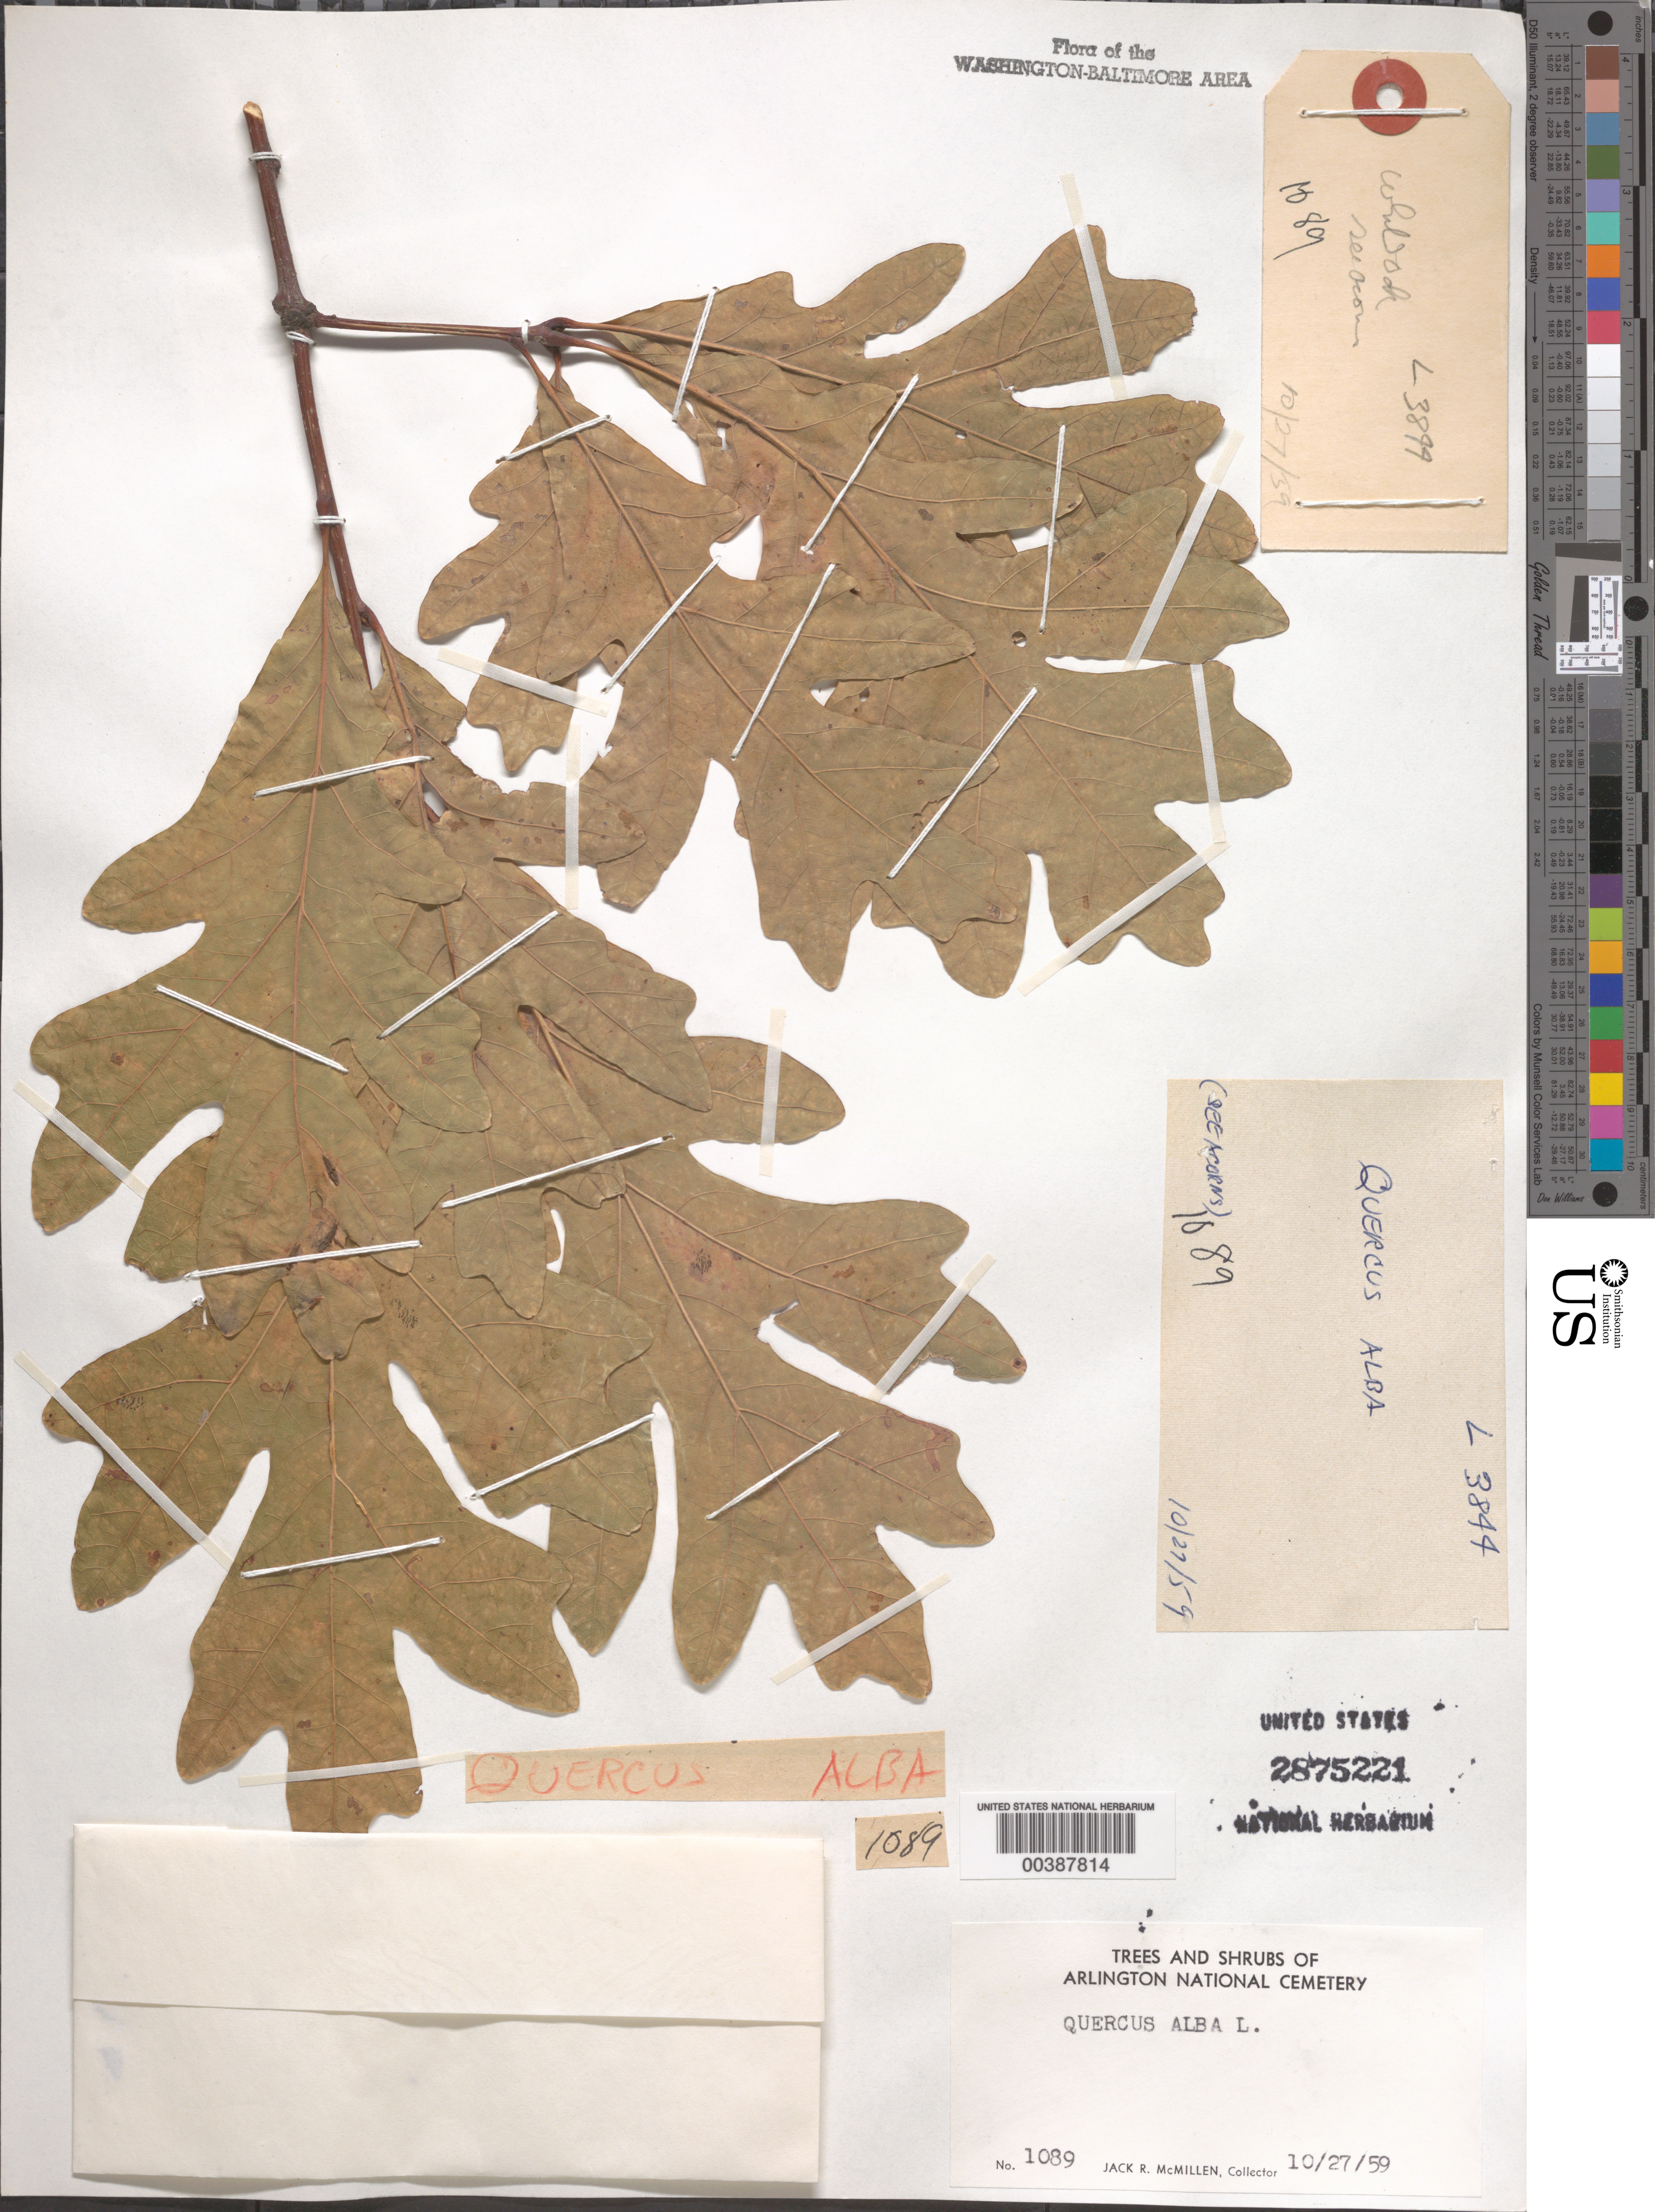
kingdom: Plantae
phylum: Tracheophyta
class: Magnoliopsida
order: Fagales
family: Fagaceae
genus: Quercus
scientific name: Quercus alba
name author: L.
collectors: J. McMillen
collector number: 1089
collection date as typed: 27 Oct 1959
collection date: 1959-10-27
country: United States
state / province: Virginia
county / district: Arlington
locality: Arlington National Cemetery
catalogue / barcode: US 2875221